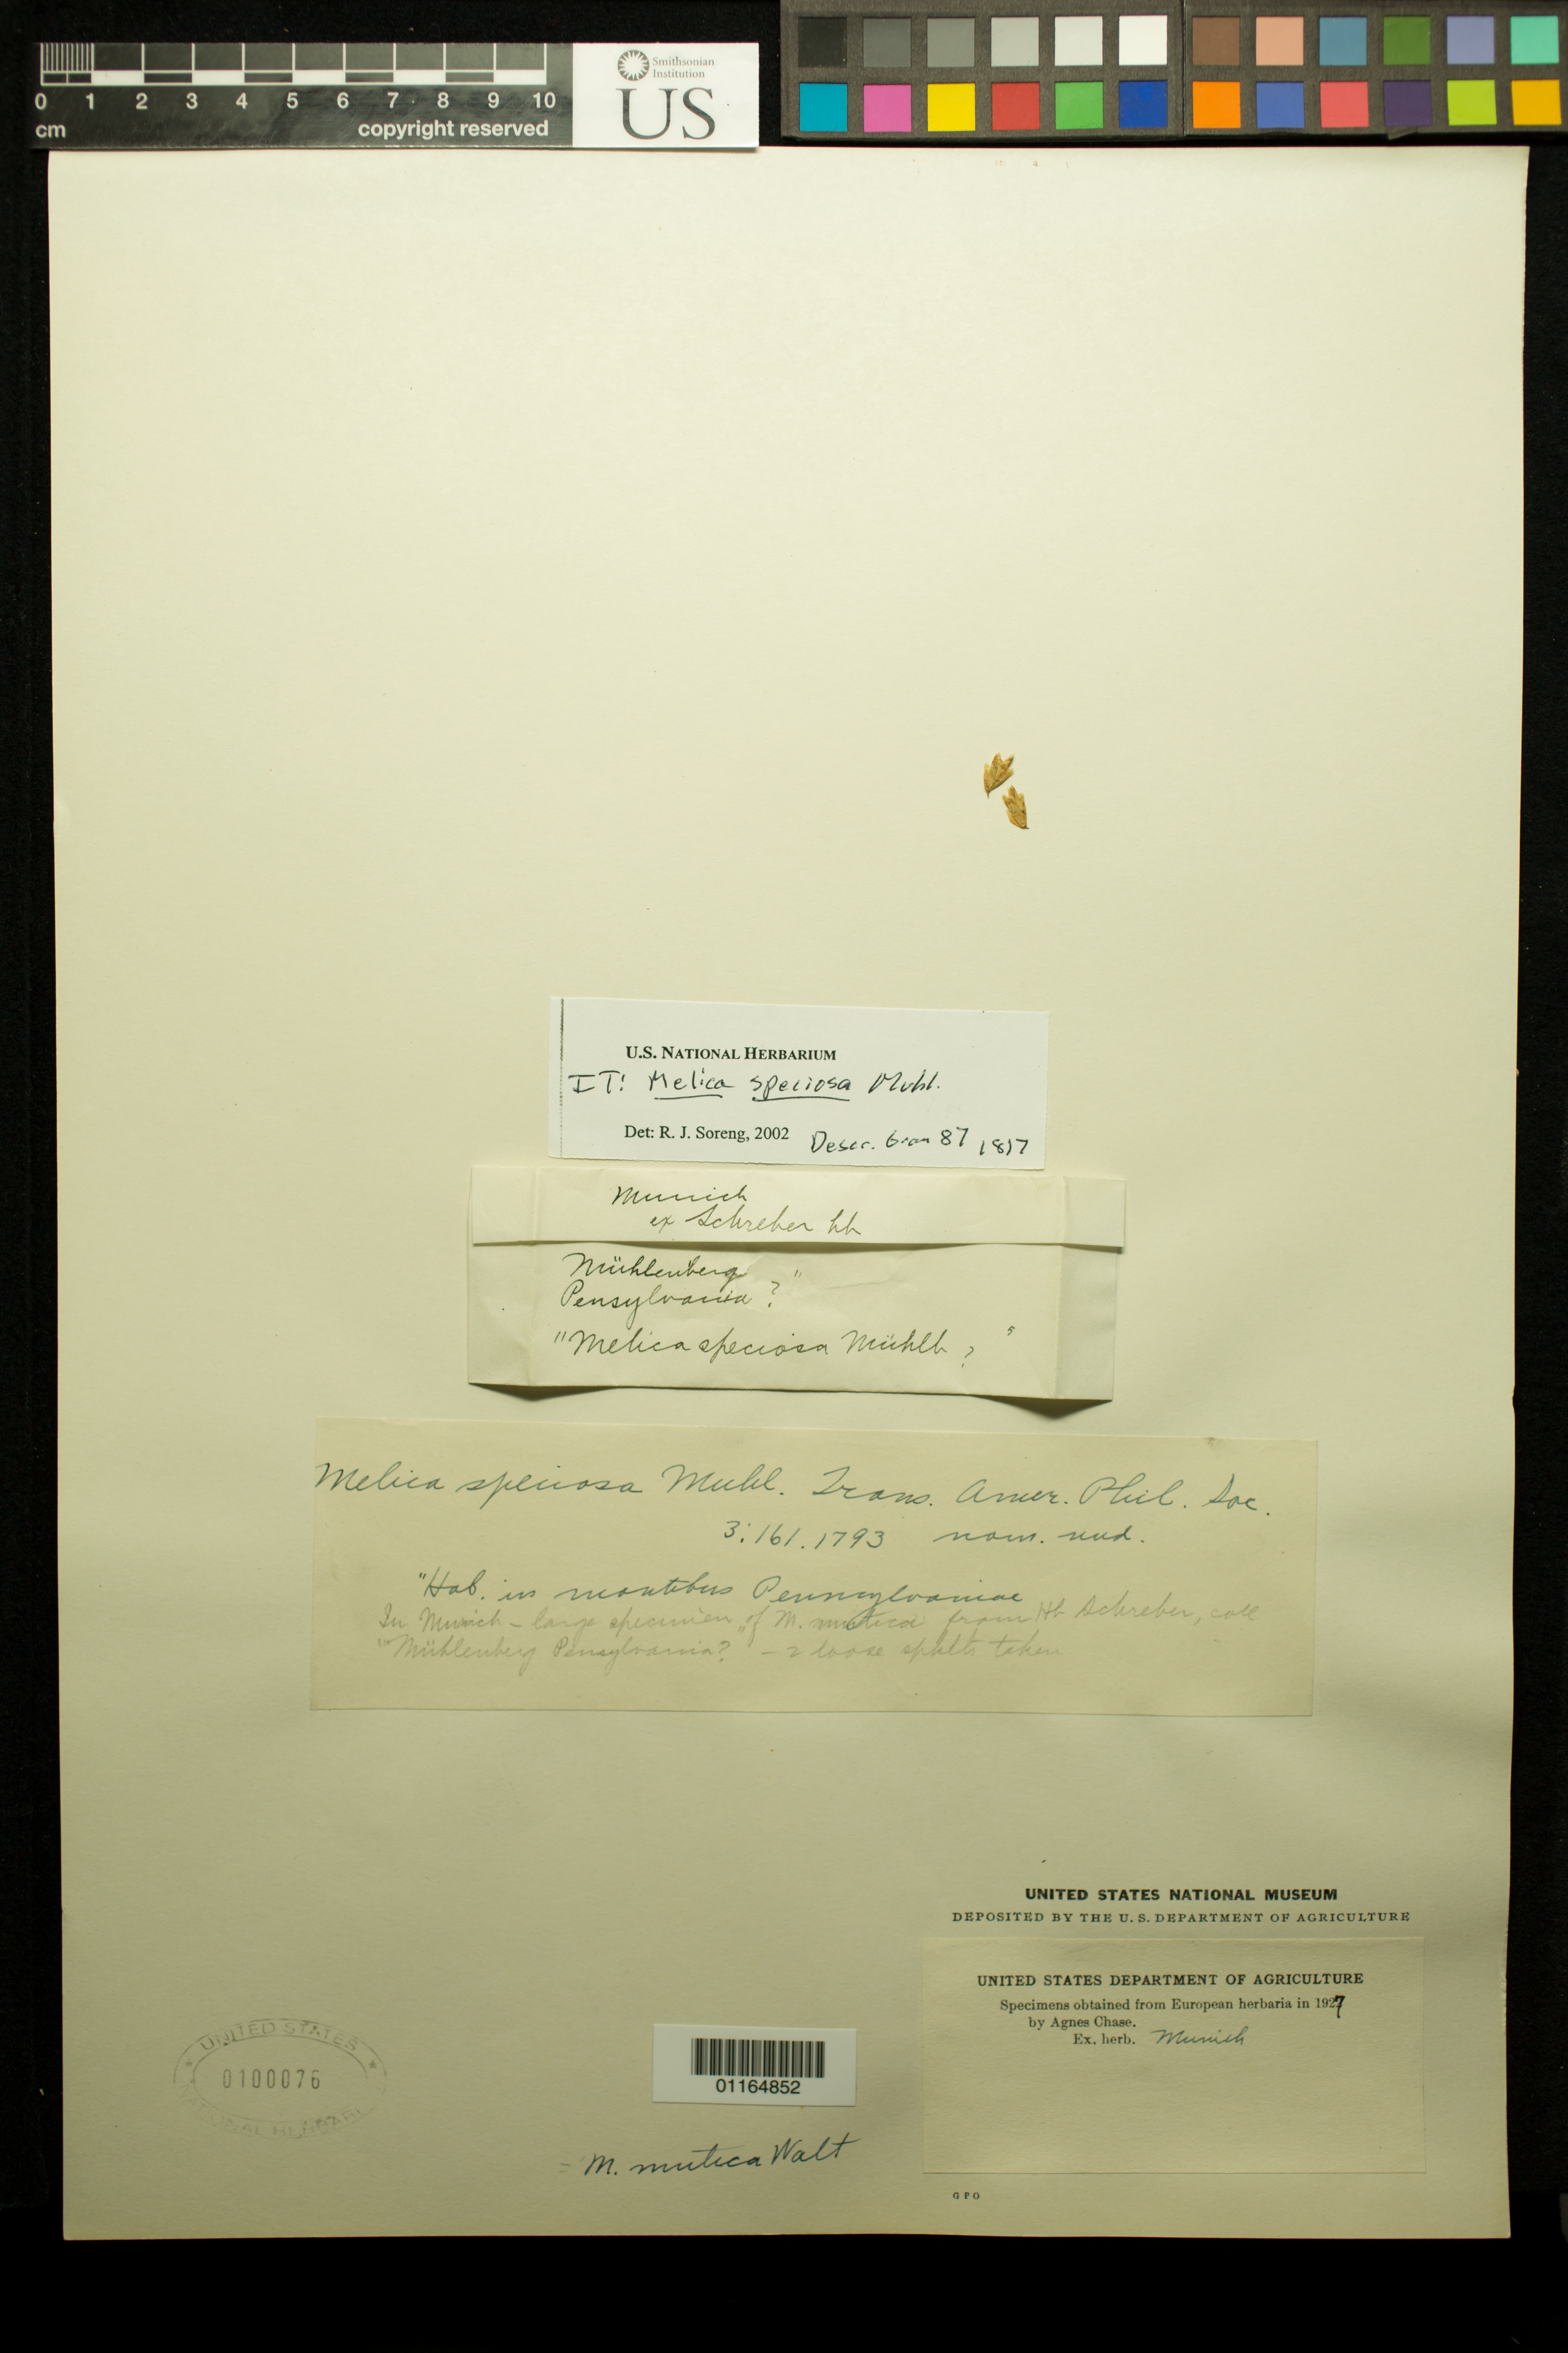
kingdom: Plantae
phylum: Tracheophyta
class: Liliopsida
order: Poales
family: Poaceae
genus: Melica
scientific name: Melica speciosa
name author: Muhl.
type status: Type Collection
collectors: G. H. Muhlenberg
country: United States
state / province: Pennsylvania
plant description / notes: Fragmentary material of type specimen ex herb. Schreber (Munich)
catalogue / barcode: US 100076